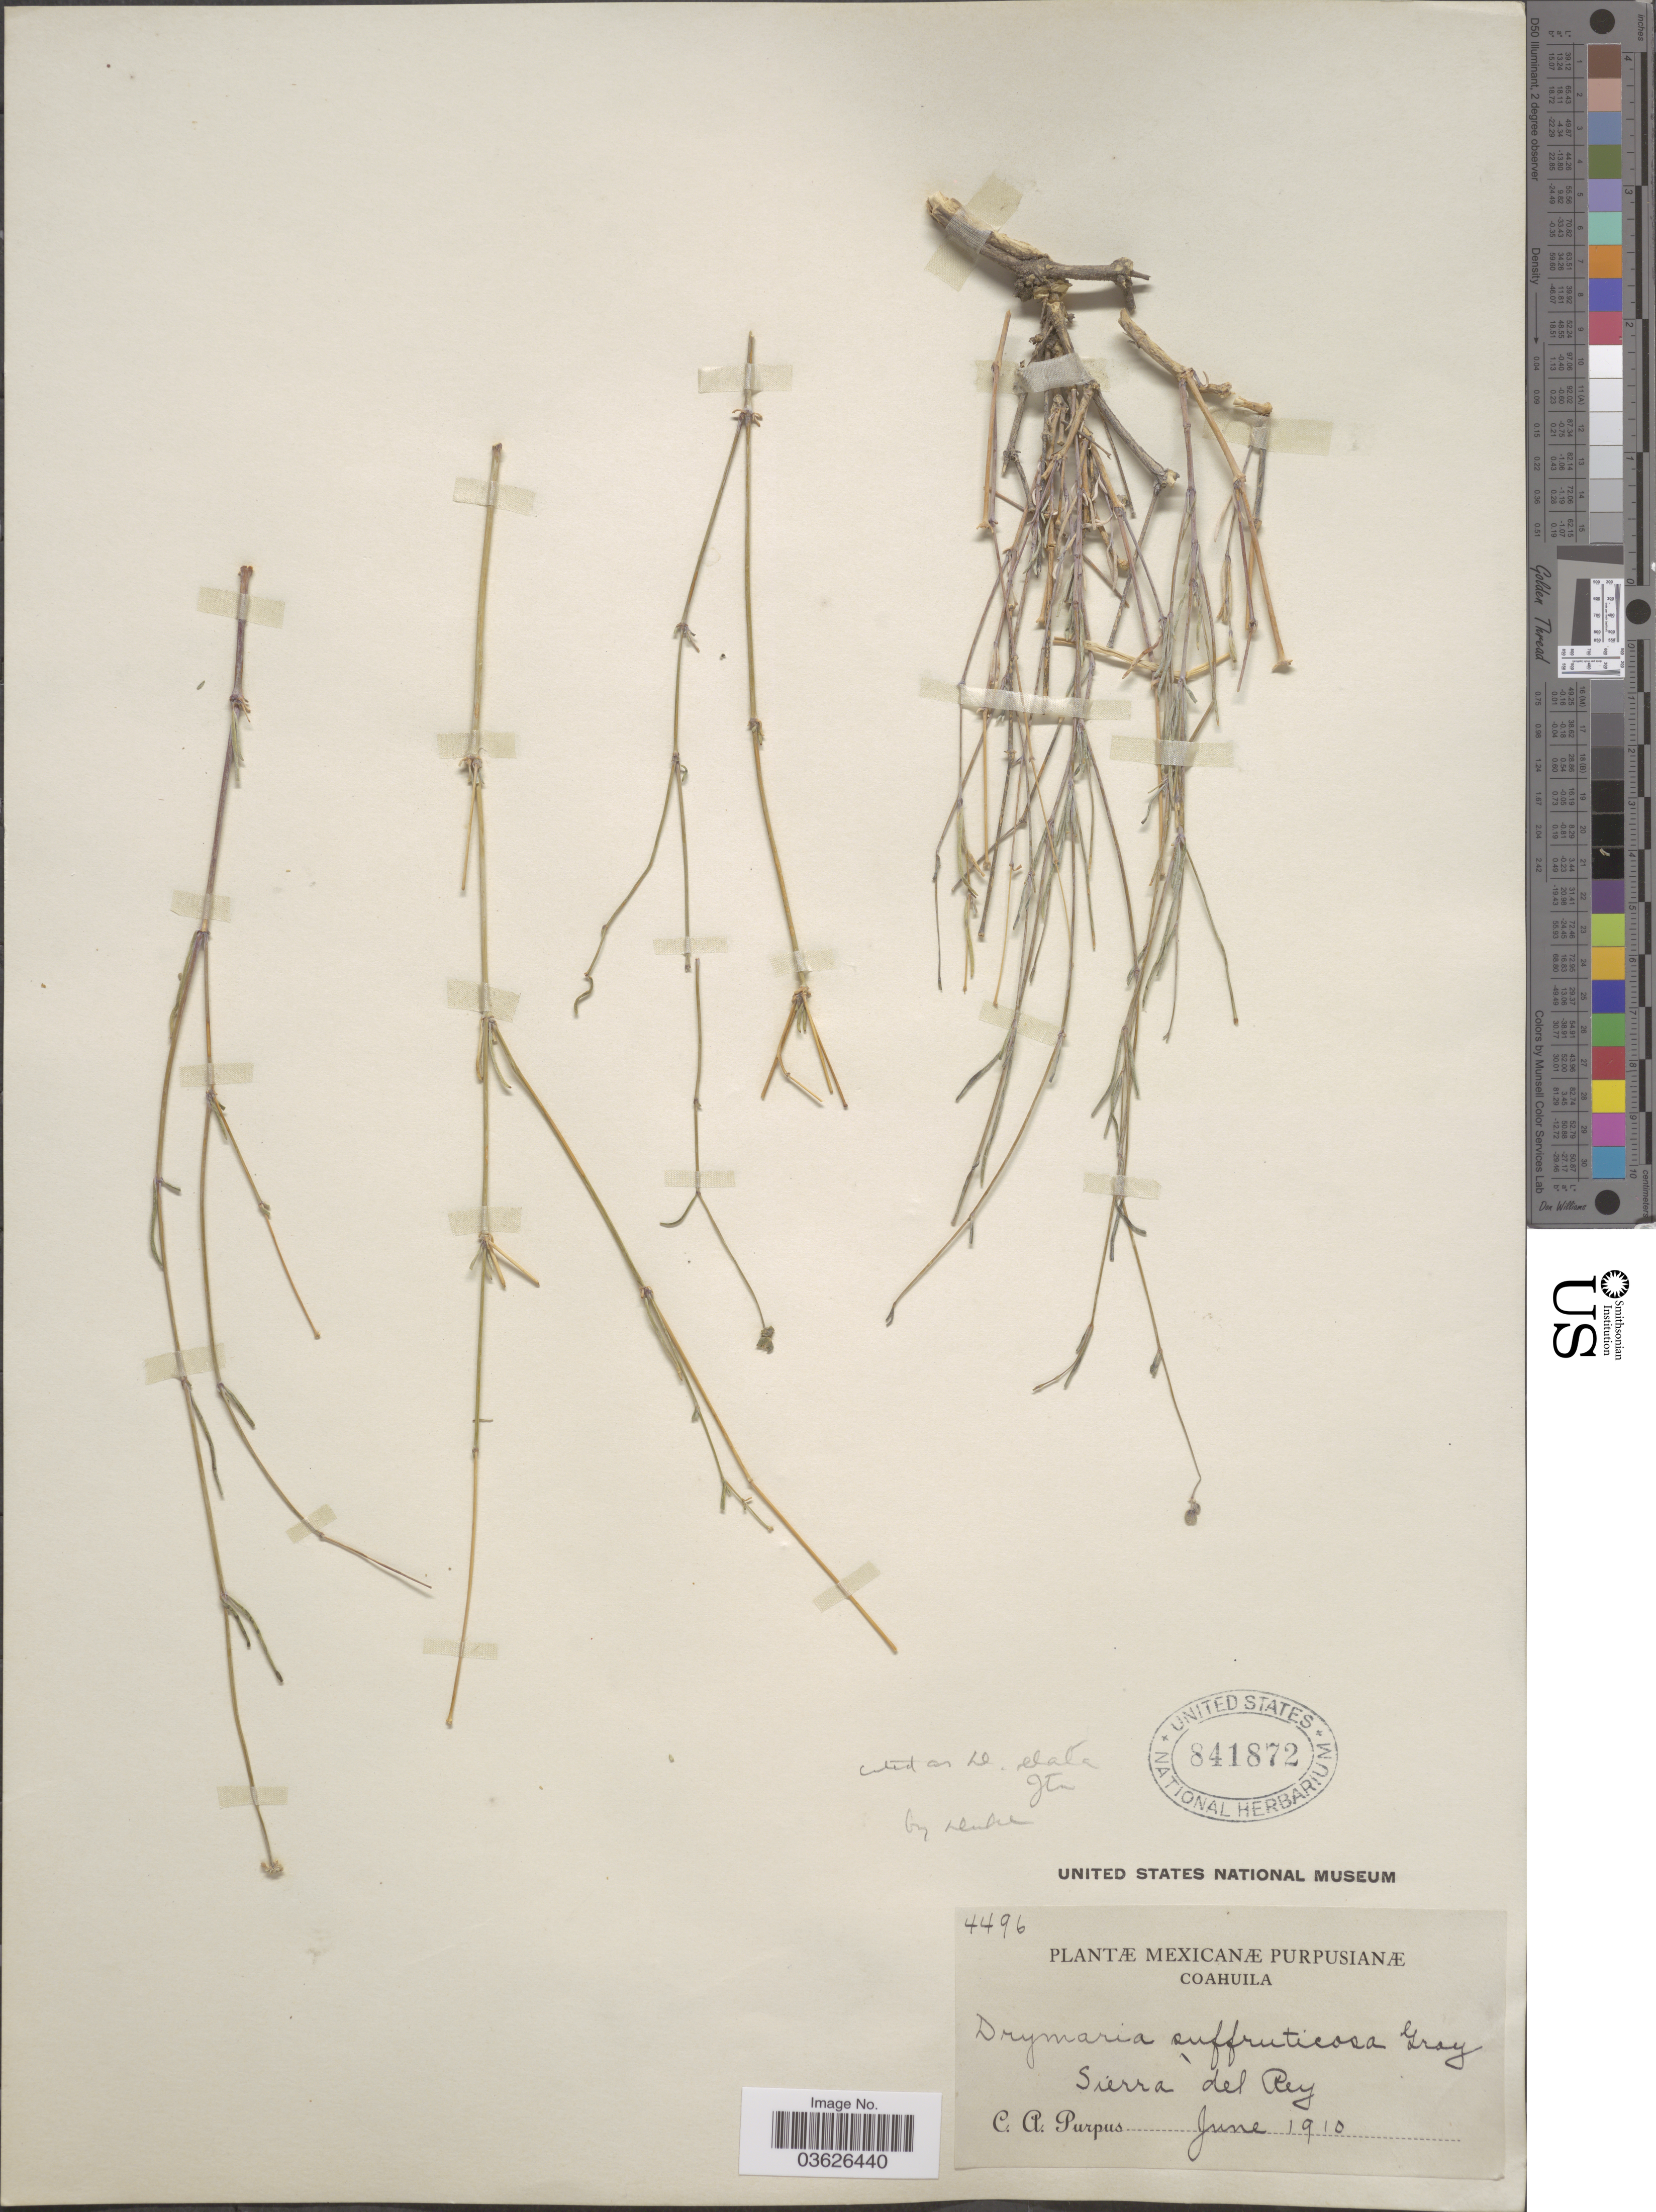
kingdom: Plantae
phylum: Tracheophyta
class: Magnoliopsida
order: Caryophyllales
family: Caryophyllaceae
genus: Drymaria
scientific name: Drymaria elata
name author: I.M. Johnst.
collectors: C. A. Purpus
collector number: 4496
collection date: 1910-06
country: Mexico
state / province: Coahuila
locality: Sierra del Rey.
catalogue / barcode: US 841872